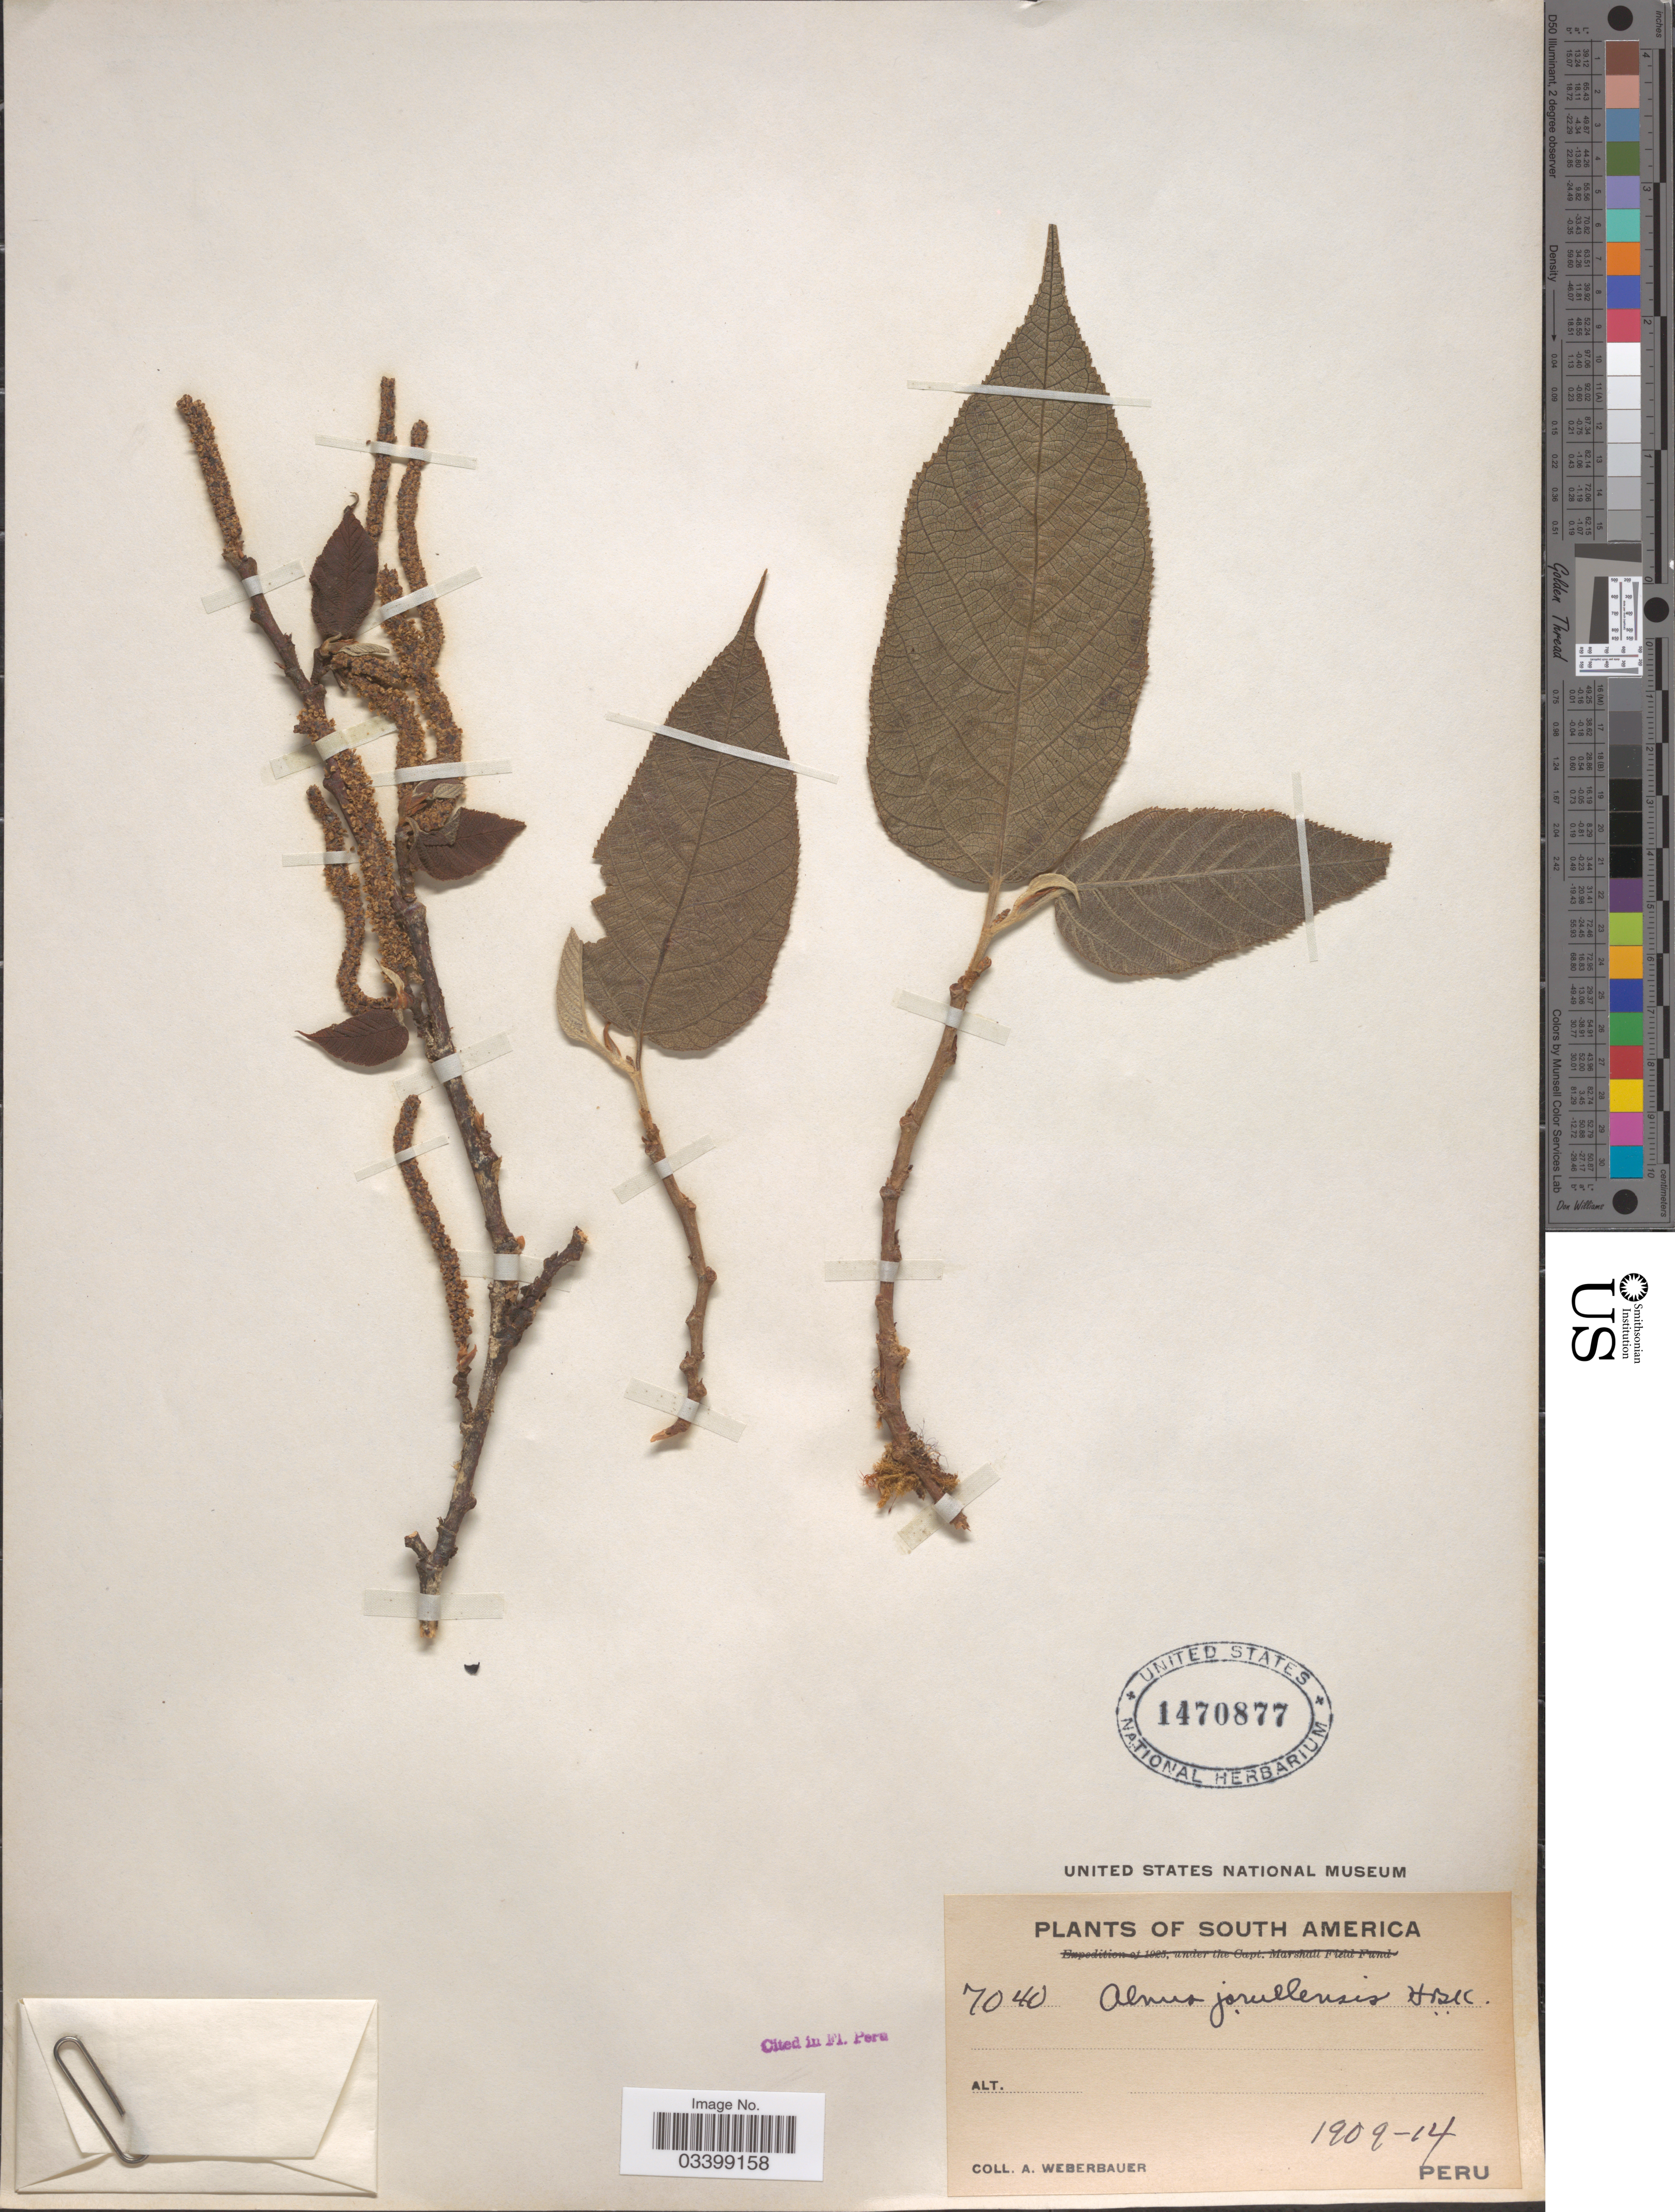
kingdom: Plantae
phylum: Tracheophyta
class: Magnoliopsida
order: Fagales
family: Betulaceae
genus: Alnus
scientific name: Alnus acuminata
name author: Kunth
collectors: A. Weberbauer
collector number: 7040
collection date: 1909/1914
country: Peru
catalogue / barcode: US 1470877